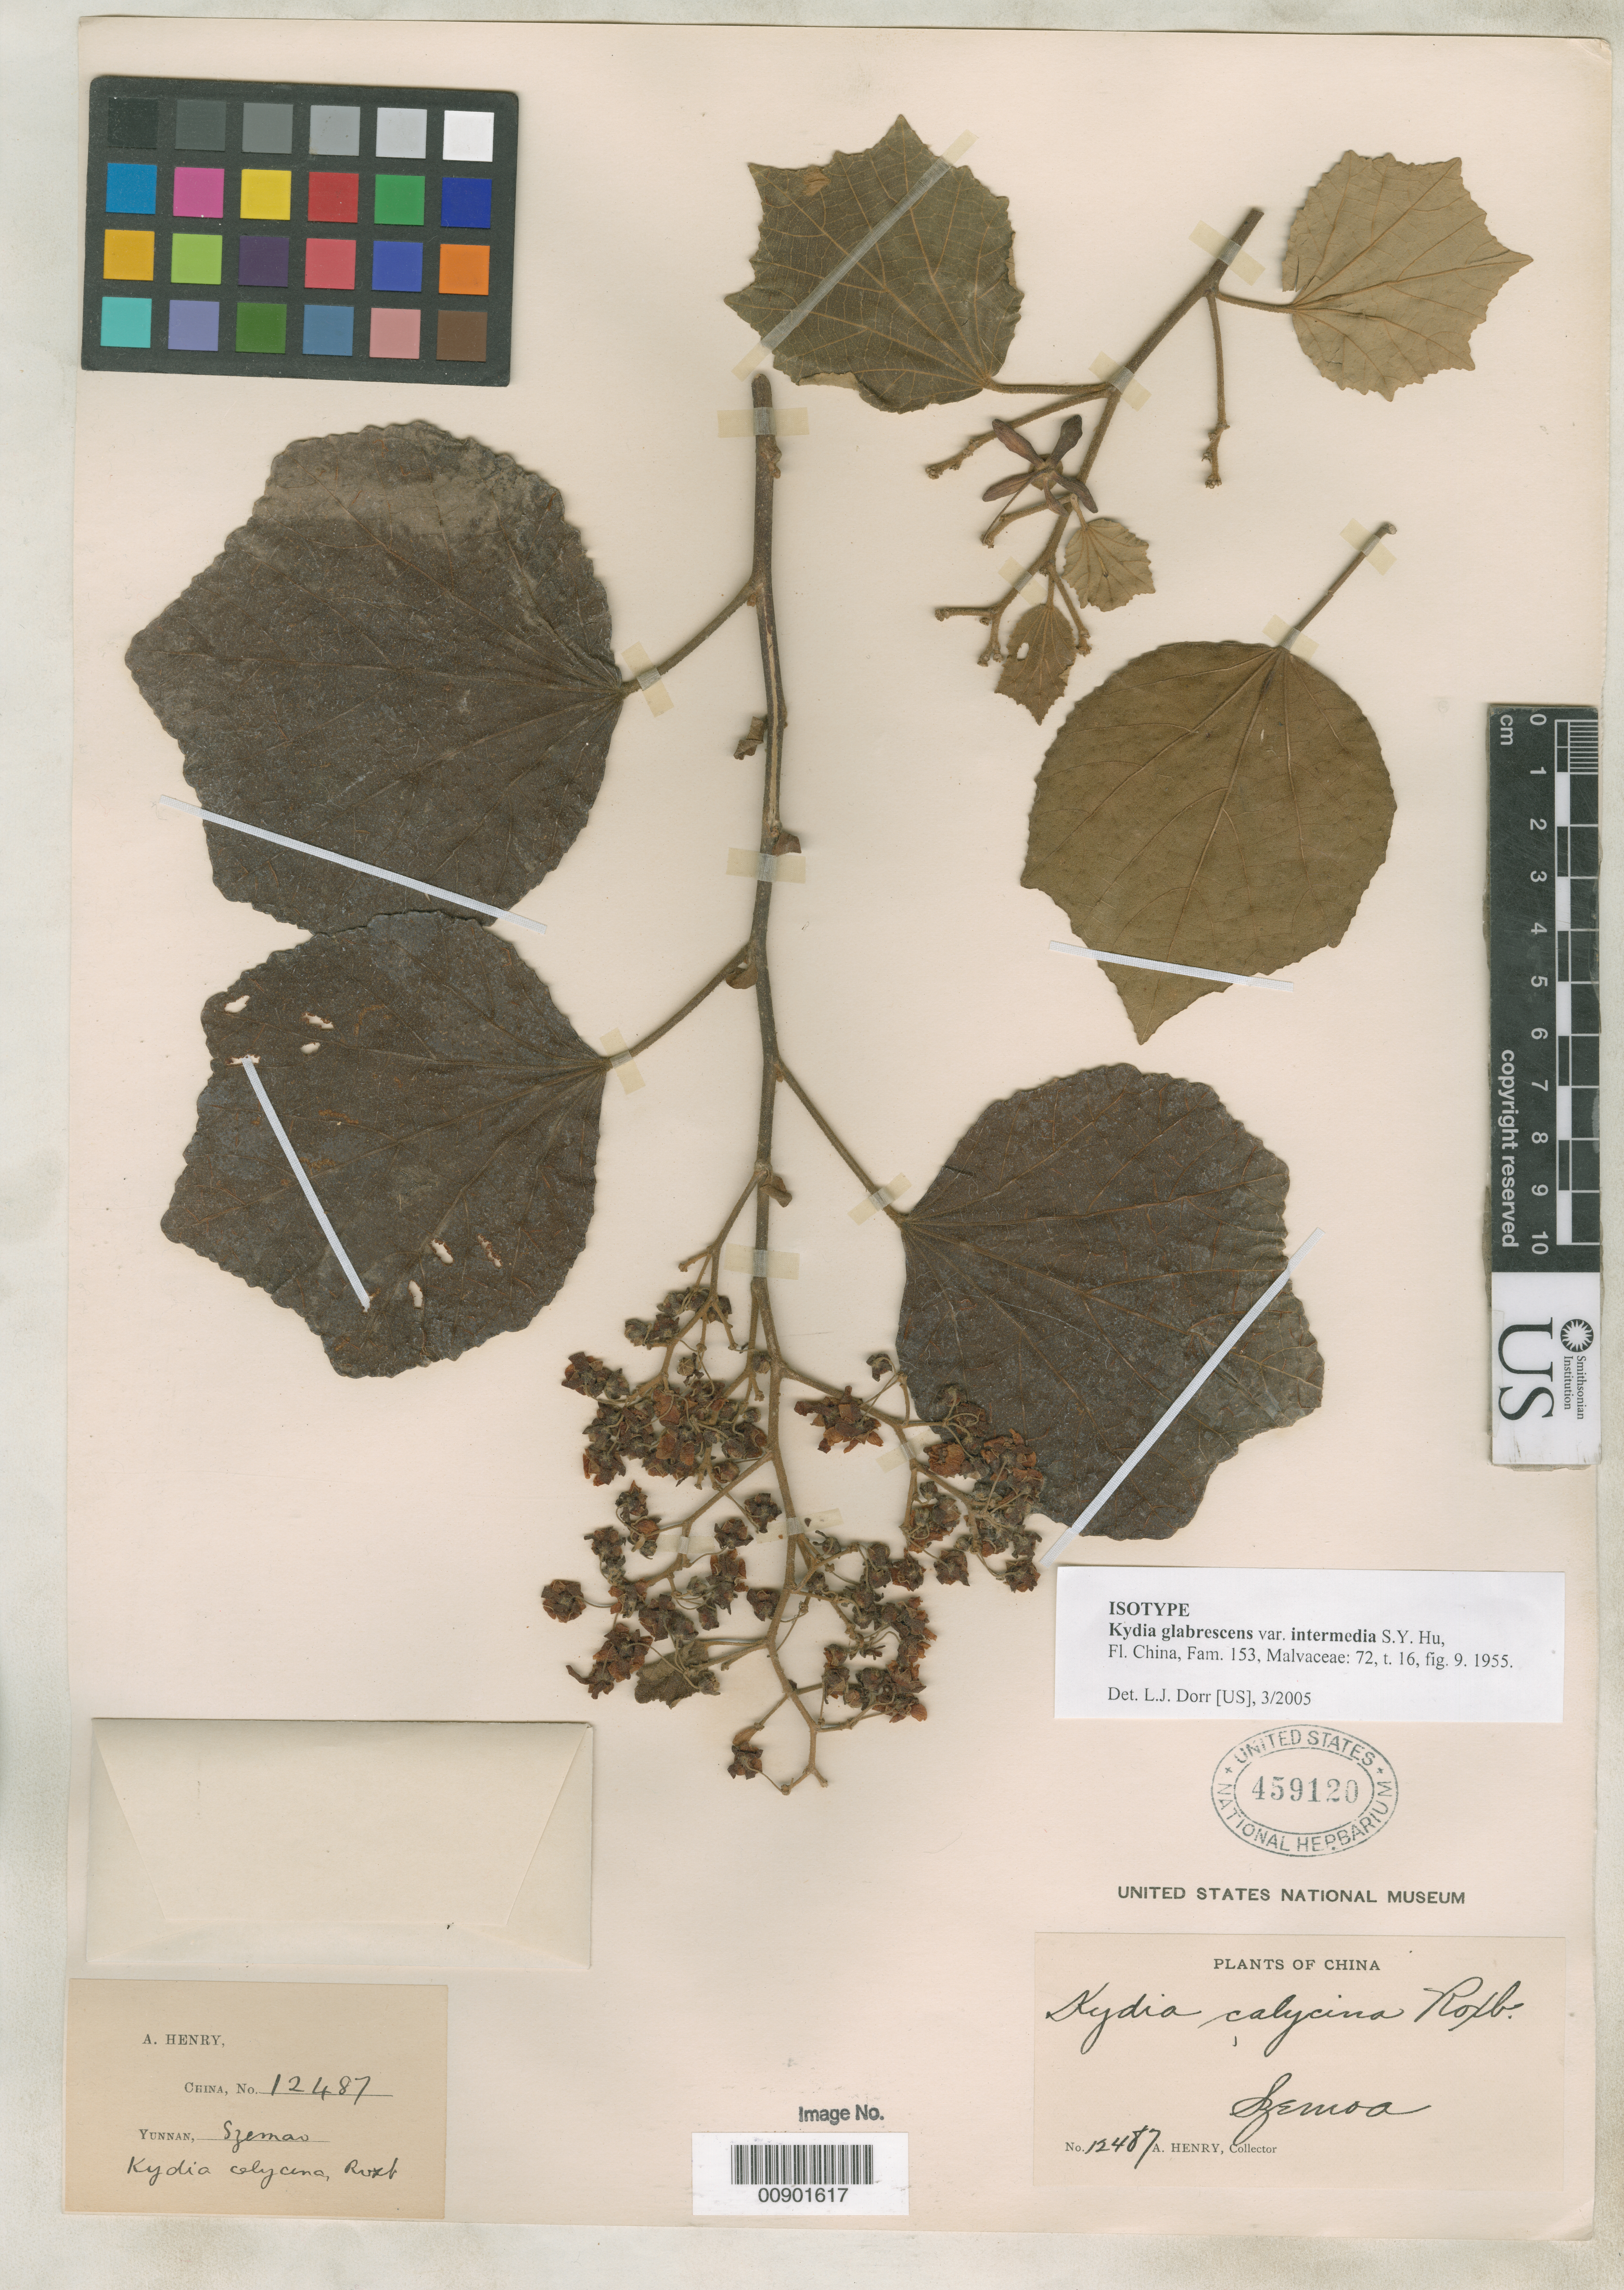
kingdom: Plantae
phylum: Tracheophyta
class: Magnoliopsida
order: Malvales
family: Malvaceae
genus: Kydia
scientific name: Kydia glabrescens var. intermedia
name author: S.Y. Hu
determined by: Dorr, L. J., (BOT), Smithsonian Institution - National Museum of Natural History (UNITED STATES)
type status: Isotype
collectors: A. Henry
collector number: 12487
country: China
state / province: Yunnan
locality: Yunnan, Szemao.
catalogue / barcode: US 459120